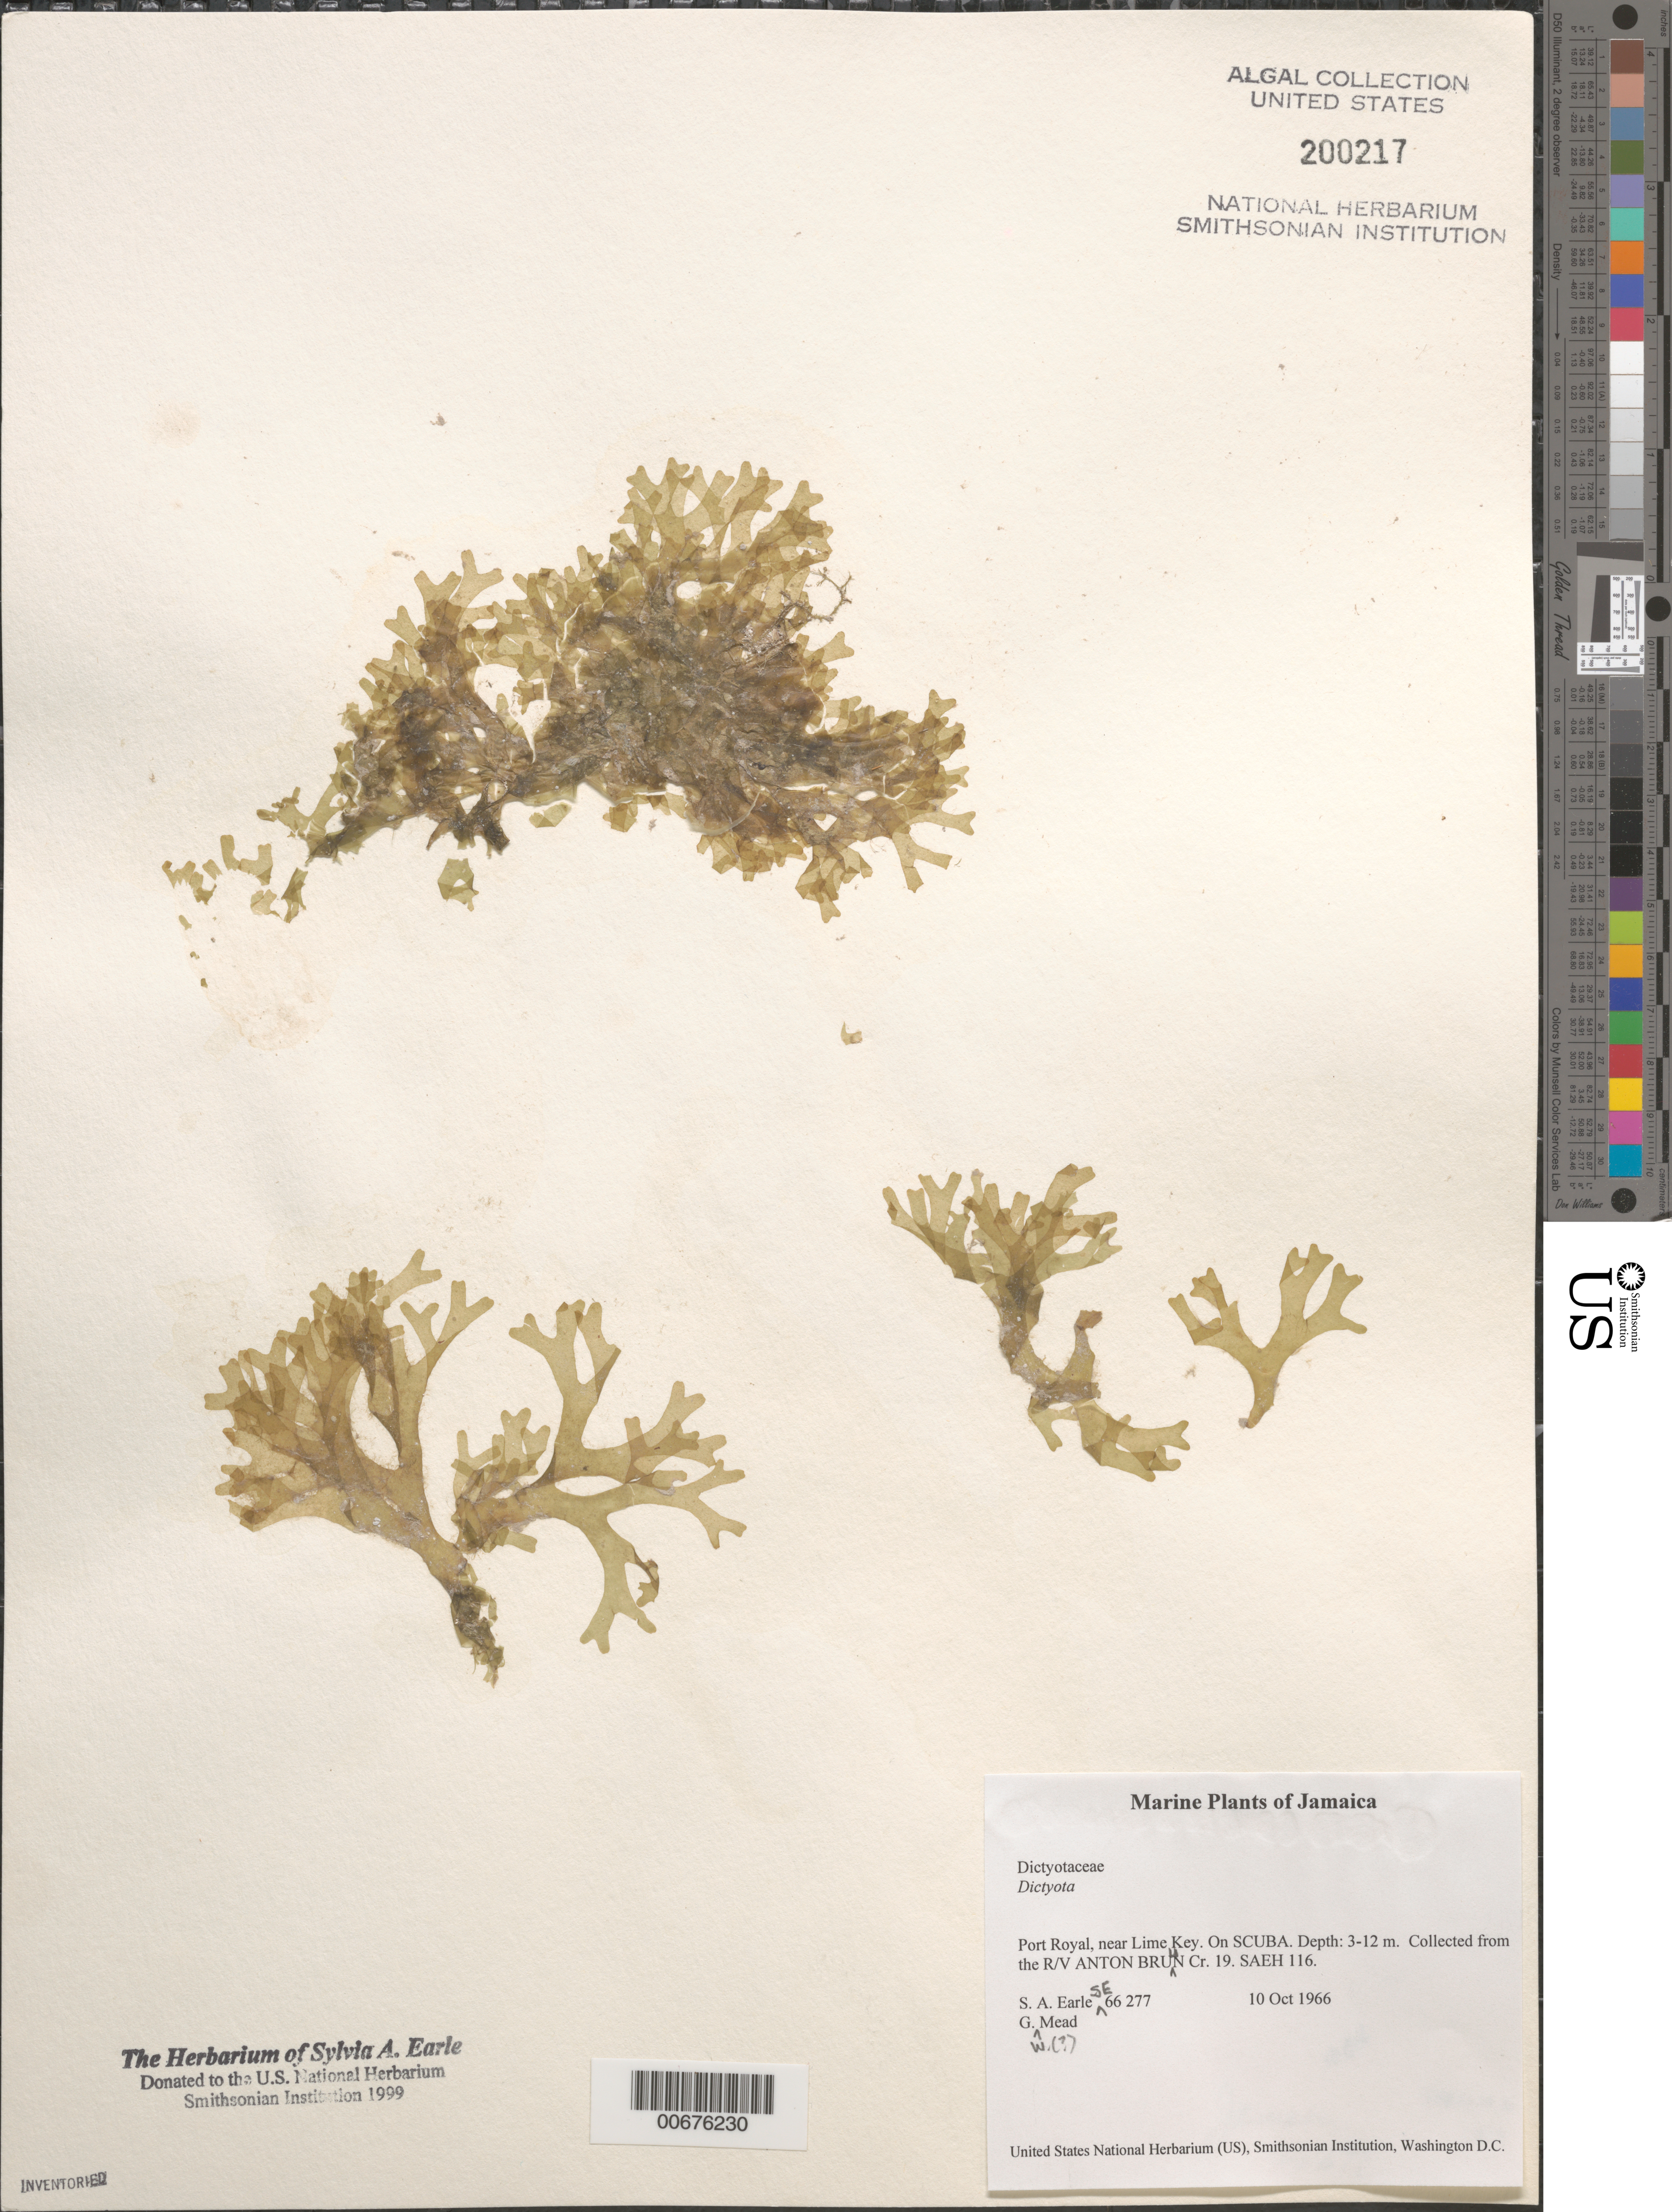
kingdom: Chromista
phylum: Ochrophyta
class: Phaeophyceae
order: Dictyotales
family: Dictyotaceae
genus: Dictyota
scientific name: Dictyota sp.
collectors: S. A. Earle & G. W. Mead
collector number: SE 66277 & SAEH 116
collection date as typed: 10 Oct 1966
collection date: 1966-10-10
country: Jamaica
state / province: Kingston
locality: Port Royal, near Lime Key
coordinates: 17 55.1'N, 76 49.2'W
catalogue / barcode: US 200217